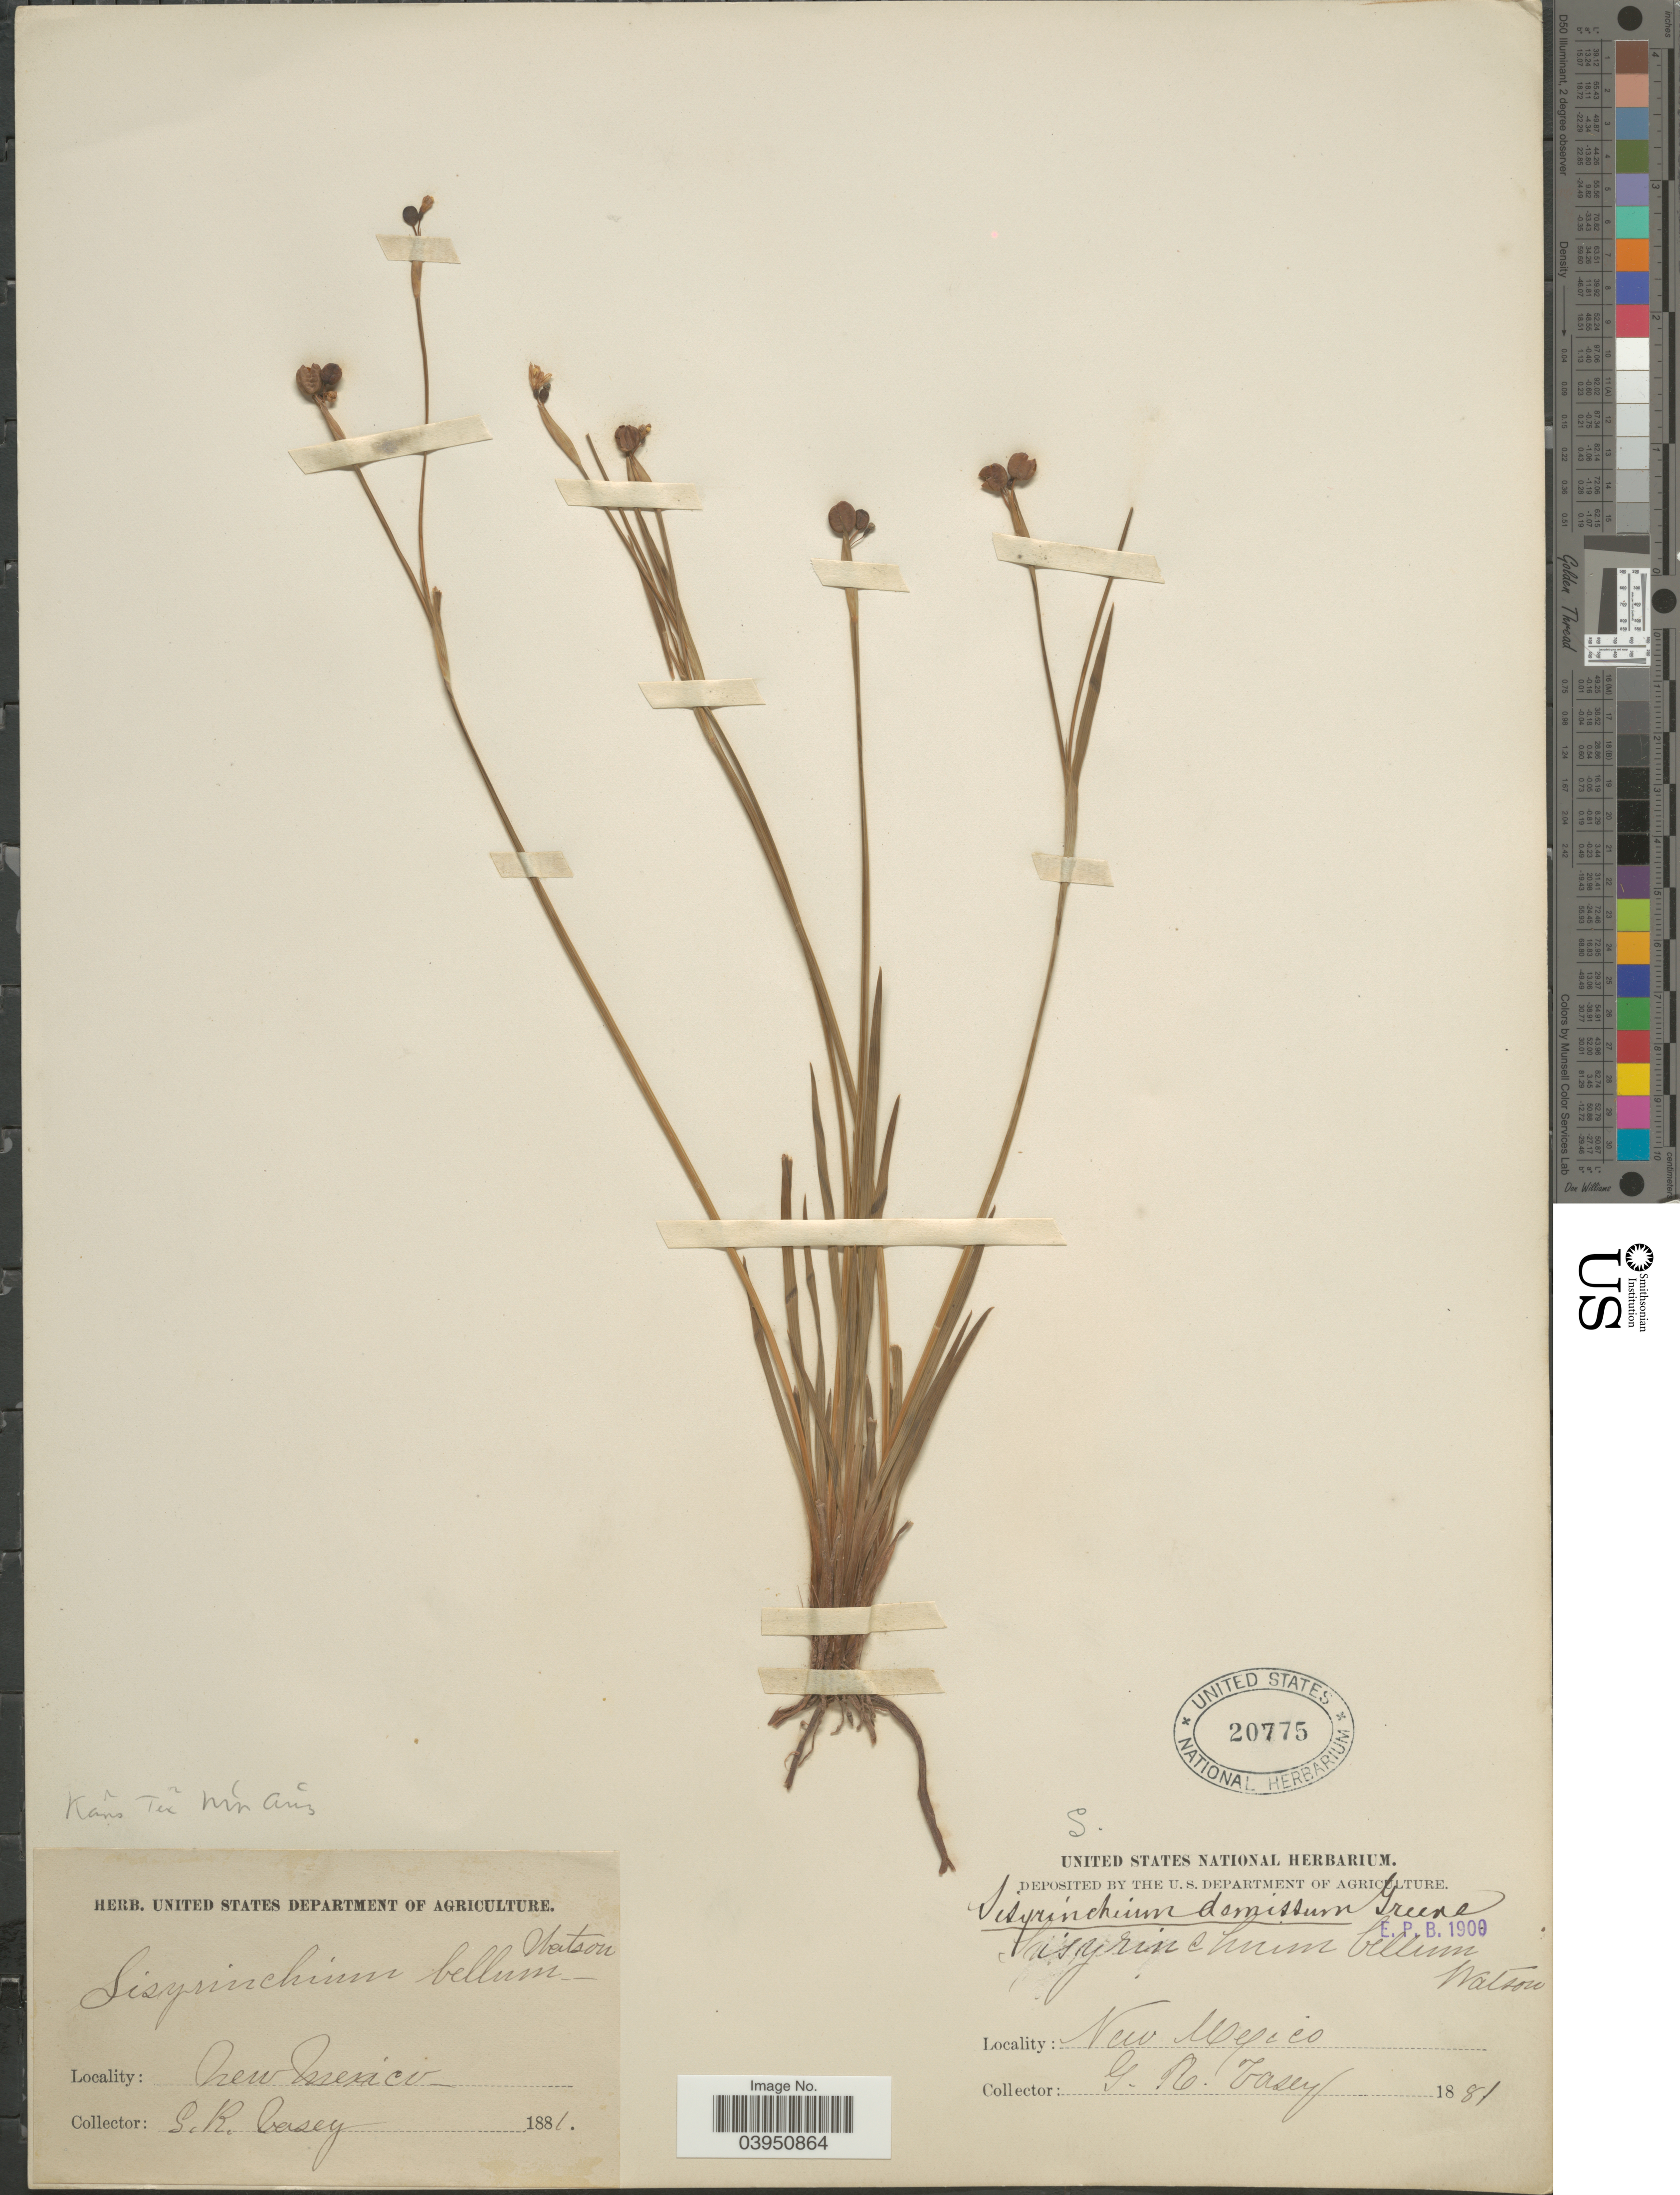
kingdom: Plantae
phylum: Tracheophyta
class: Liliopsida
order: Asparagales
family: Iridaceae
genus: Sisyrinchium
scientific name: Sisyrinchium demissum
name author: Greene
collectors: G. R. Vasey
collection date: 1881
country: United States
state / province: New Mexico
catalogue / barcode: US 20775